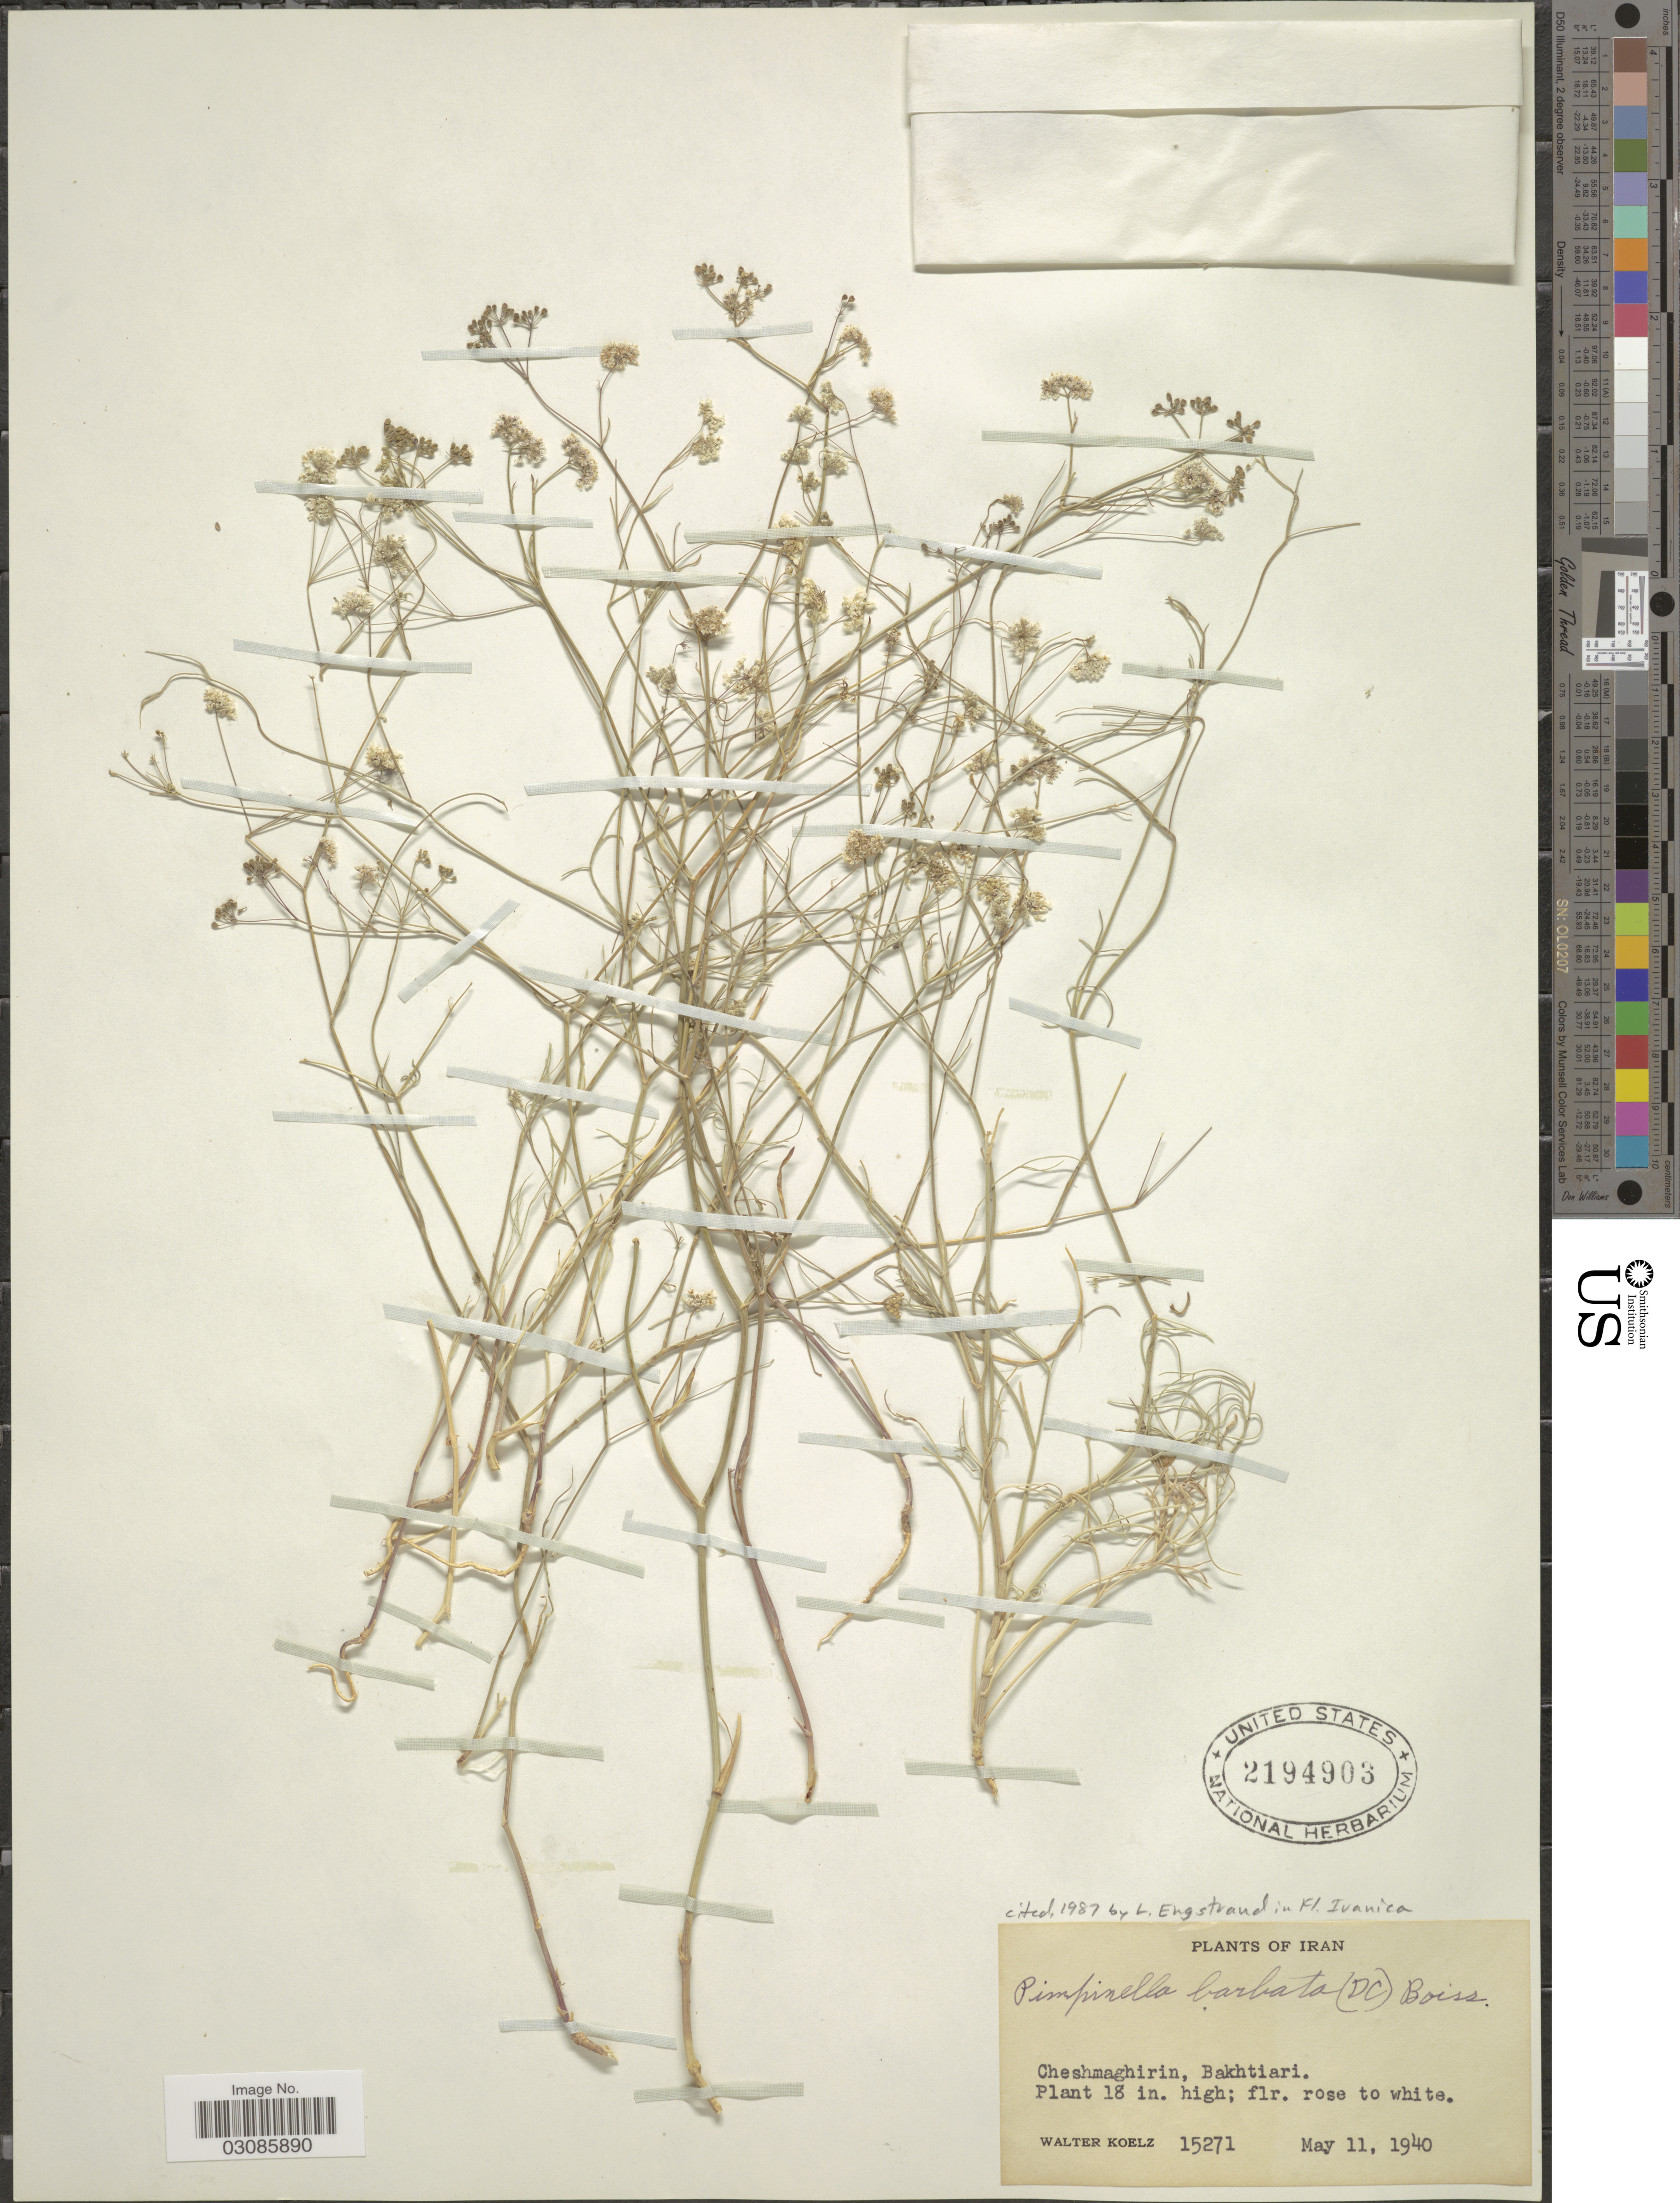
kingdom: Plantae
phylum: Tracheophyta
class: Magnoliopsida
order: Apiales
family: Apiaceae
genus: Pimpinella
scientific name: Pimpinella barbata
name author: Boiss.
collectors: W. N. Koelz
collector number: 15271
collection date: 1940-05-11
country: Iran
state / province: Chahar Mahaal and Bakhtiari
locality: Cheshmaghirin, Bakhtiari.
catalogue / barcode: US 2194903